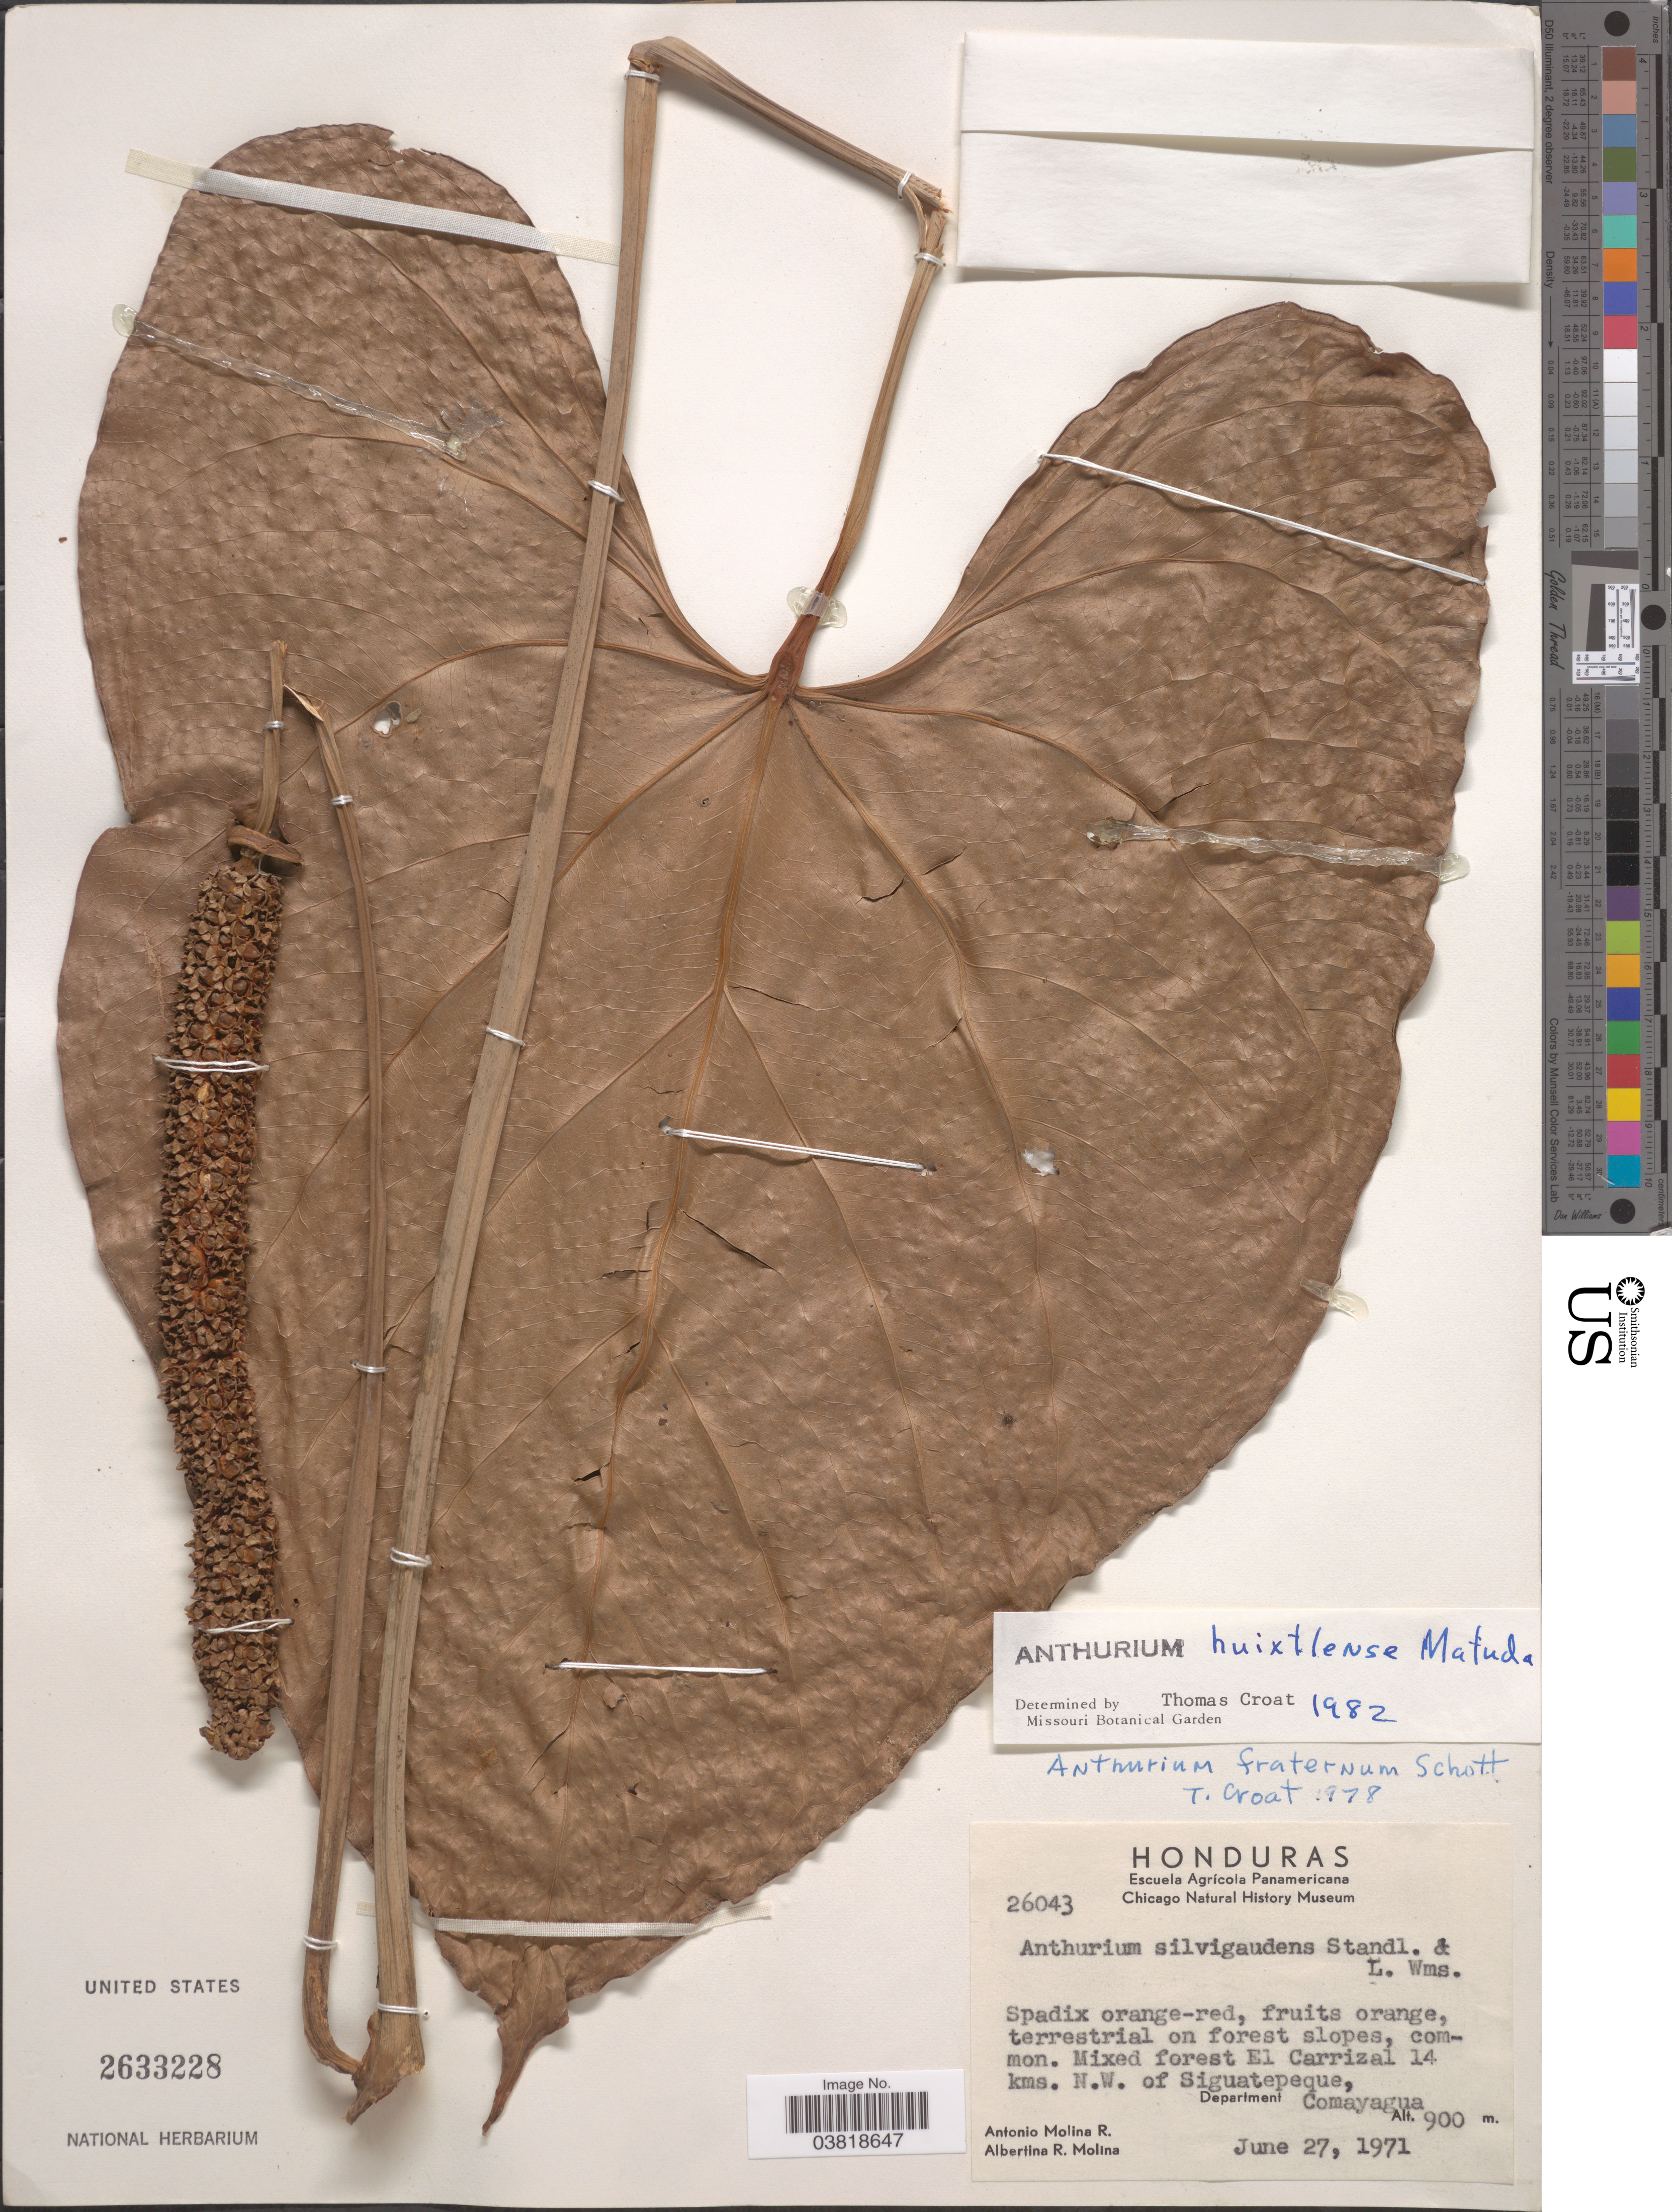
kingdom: Plantae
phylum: Tracheophyta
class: Liliopsida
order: Alismatales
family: Araceae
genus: Anthurium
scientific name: Anthurium huixtlense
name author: Matuda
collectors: A. Molina R. & A. R. Molina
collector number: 26043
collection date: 1971-06-27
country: Honduras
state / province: Comayagua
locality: Terrestrial on forest slopes, common. Mixed forest El Carrizal 14 kms. N.W. of Siguatepeque, Department Comayagua.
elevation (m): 900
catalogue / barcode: US 2633228